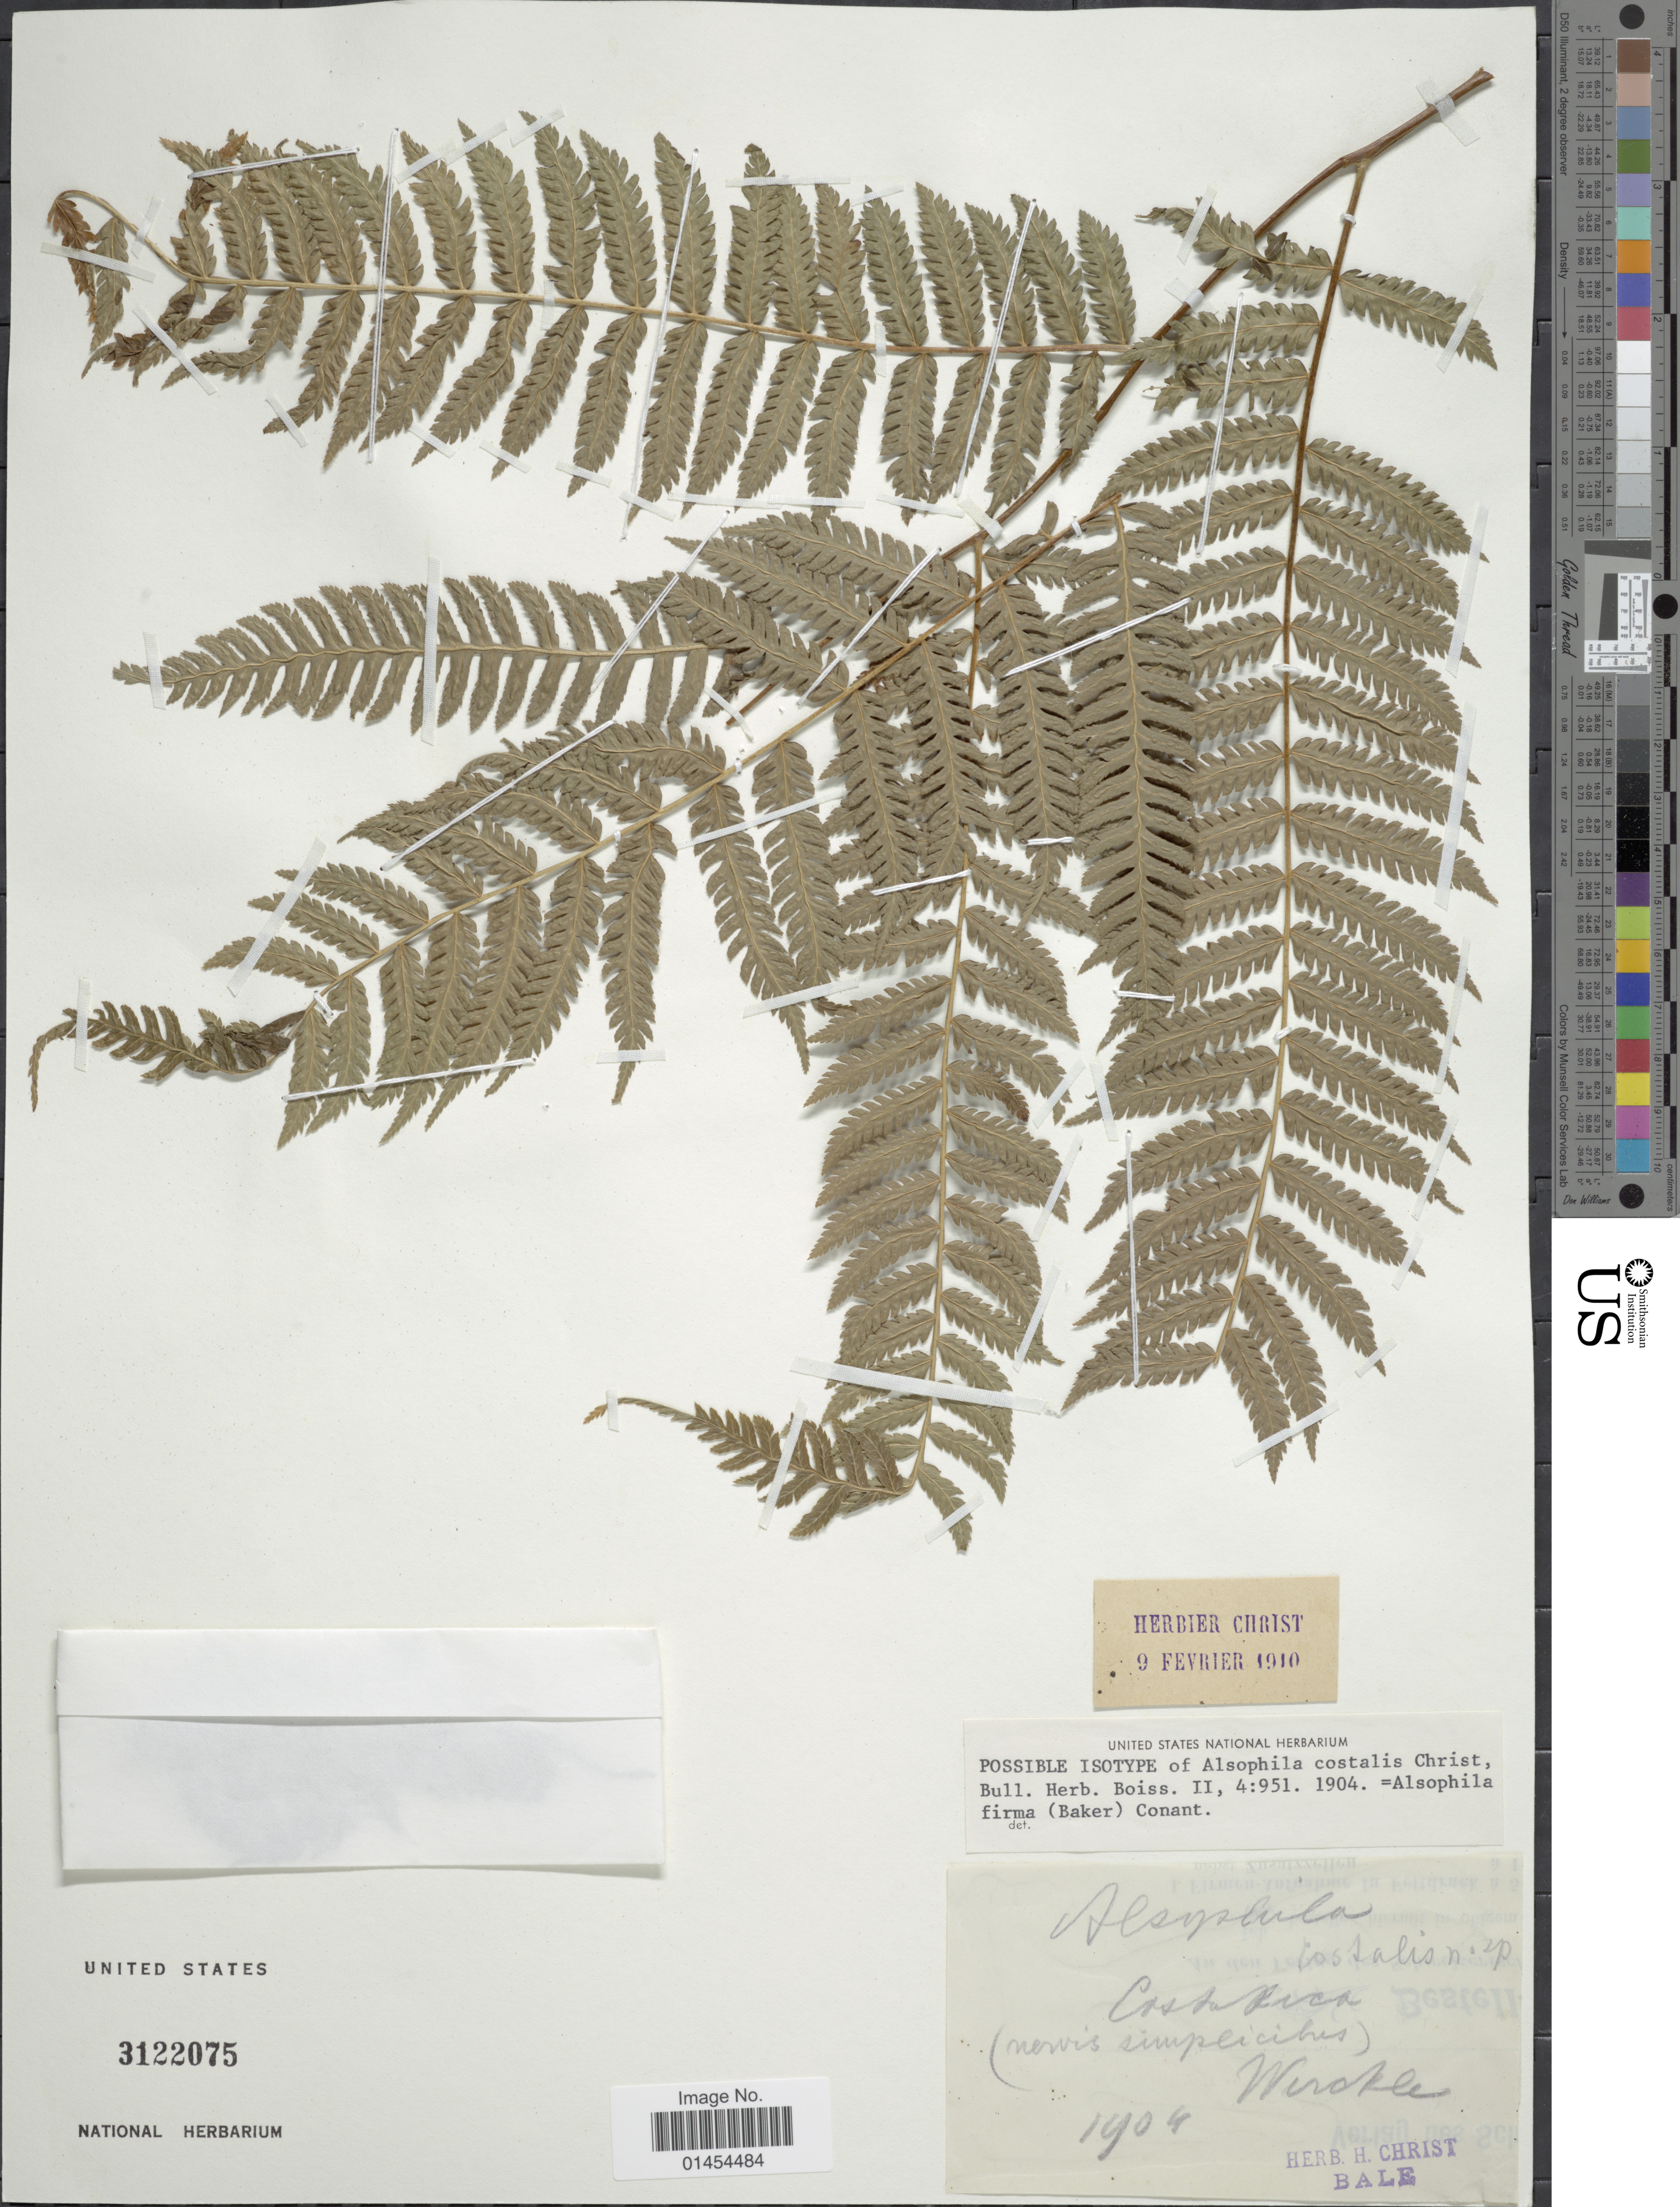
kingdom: Plantae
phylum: Tracheophyta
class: Polypodiopsida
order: Cyatheales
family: Cyatheaceae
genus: Alsophila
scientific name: Alsophila firma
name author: (Baker) D.S. Conant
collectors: Werckle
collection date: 1904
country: Costa Rica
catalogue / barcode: US 3122075